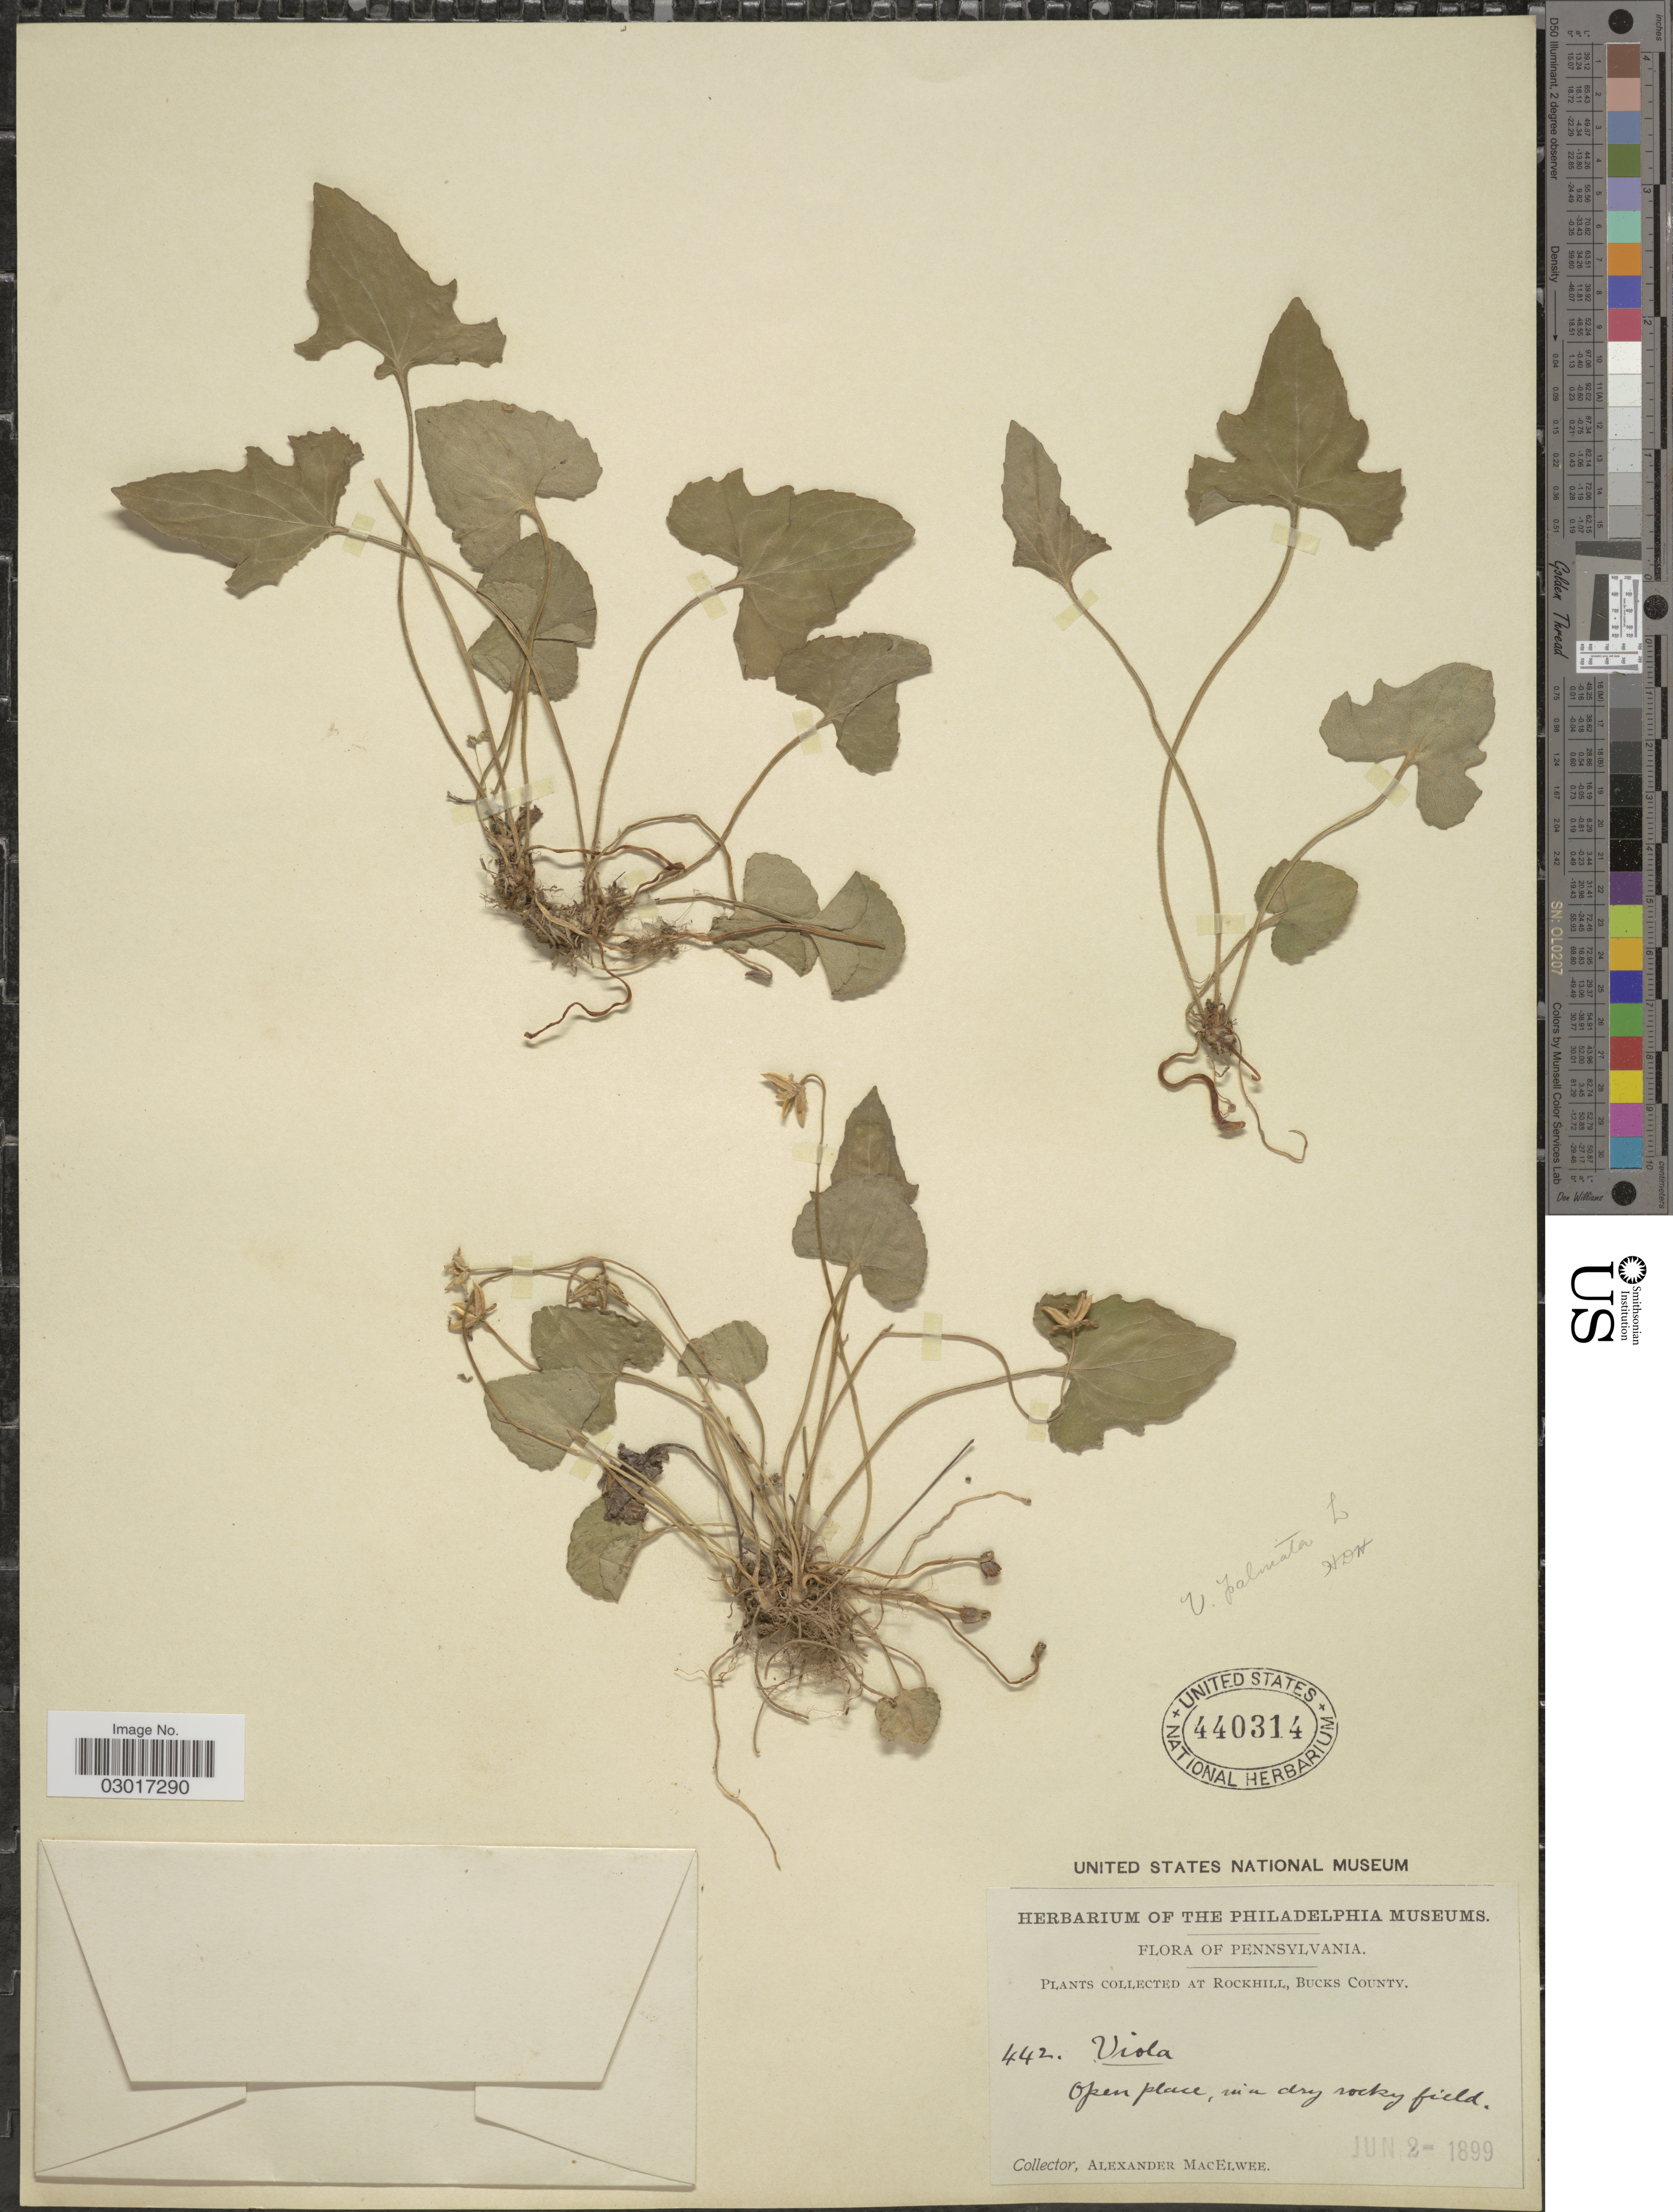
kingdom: Plantae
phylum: Tracheophyta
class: Magnoliopsida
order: Malpighiales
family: Violaceae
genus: Viola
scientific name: Viola triloba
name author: Schwein.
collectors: A. MacElwee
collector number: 442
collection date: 1899-06-02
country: United States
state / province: Pennsylvania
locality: At Rockhill, Bucks County.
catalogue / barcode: US 440314